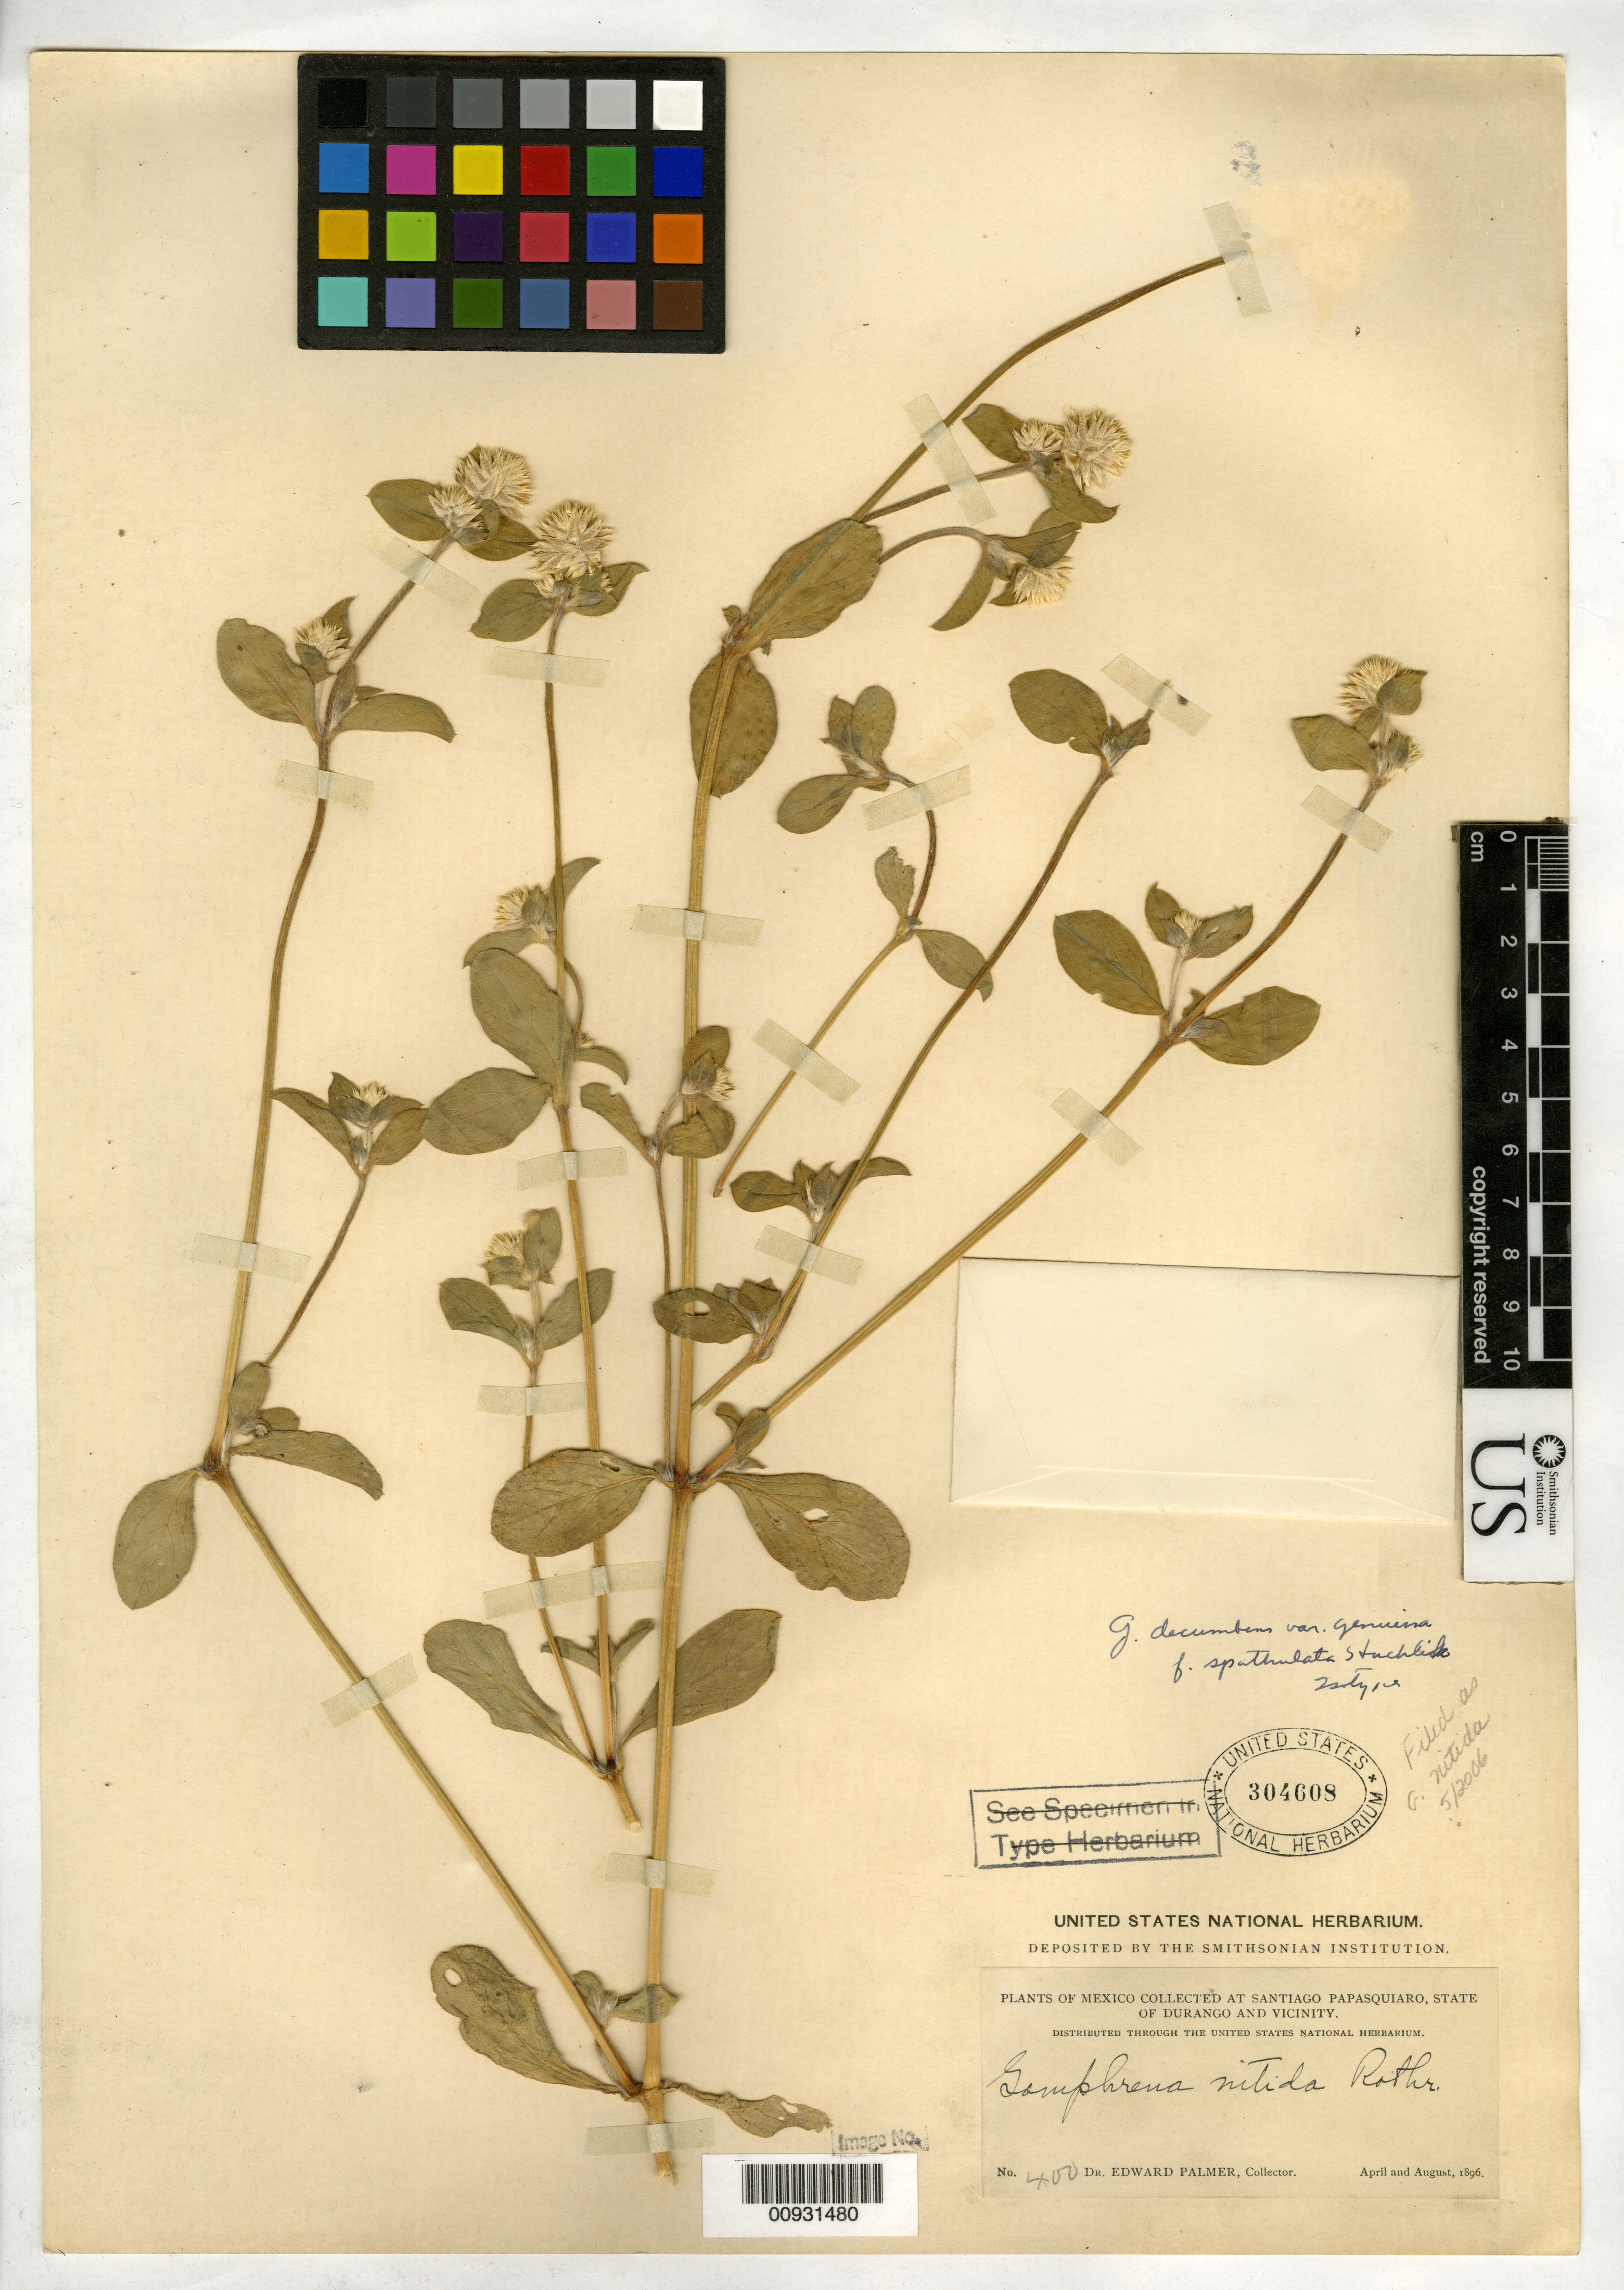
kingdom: Plantae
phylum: Tracheophyta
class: Magnoliopsida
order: Caryophyllales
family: Amaranthaceae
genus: Gomphrena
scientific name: Gomphrena decumbens f. spathulata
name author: Stuchlík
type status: Isosyntype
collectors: E. Palmer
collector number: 400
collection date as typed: Apr 1896 and -- Aug 1896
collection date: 1896-04,1896-08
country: Mexico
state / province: Durango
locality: Santiago Papasquiaro, State of Durango and vicinity.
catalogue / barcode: US 304608